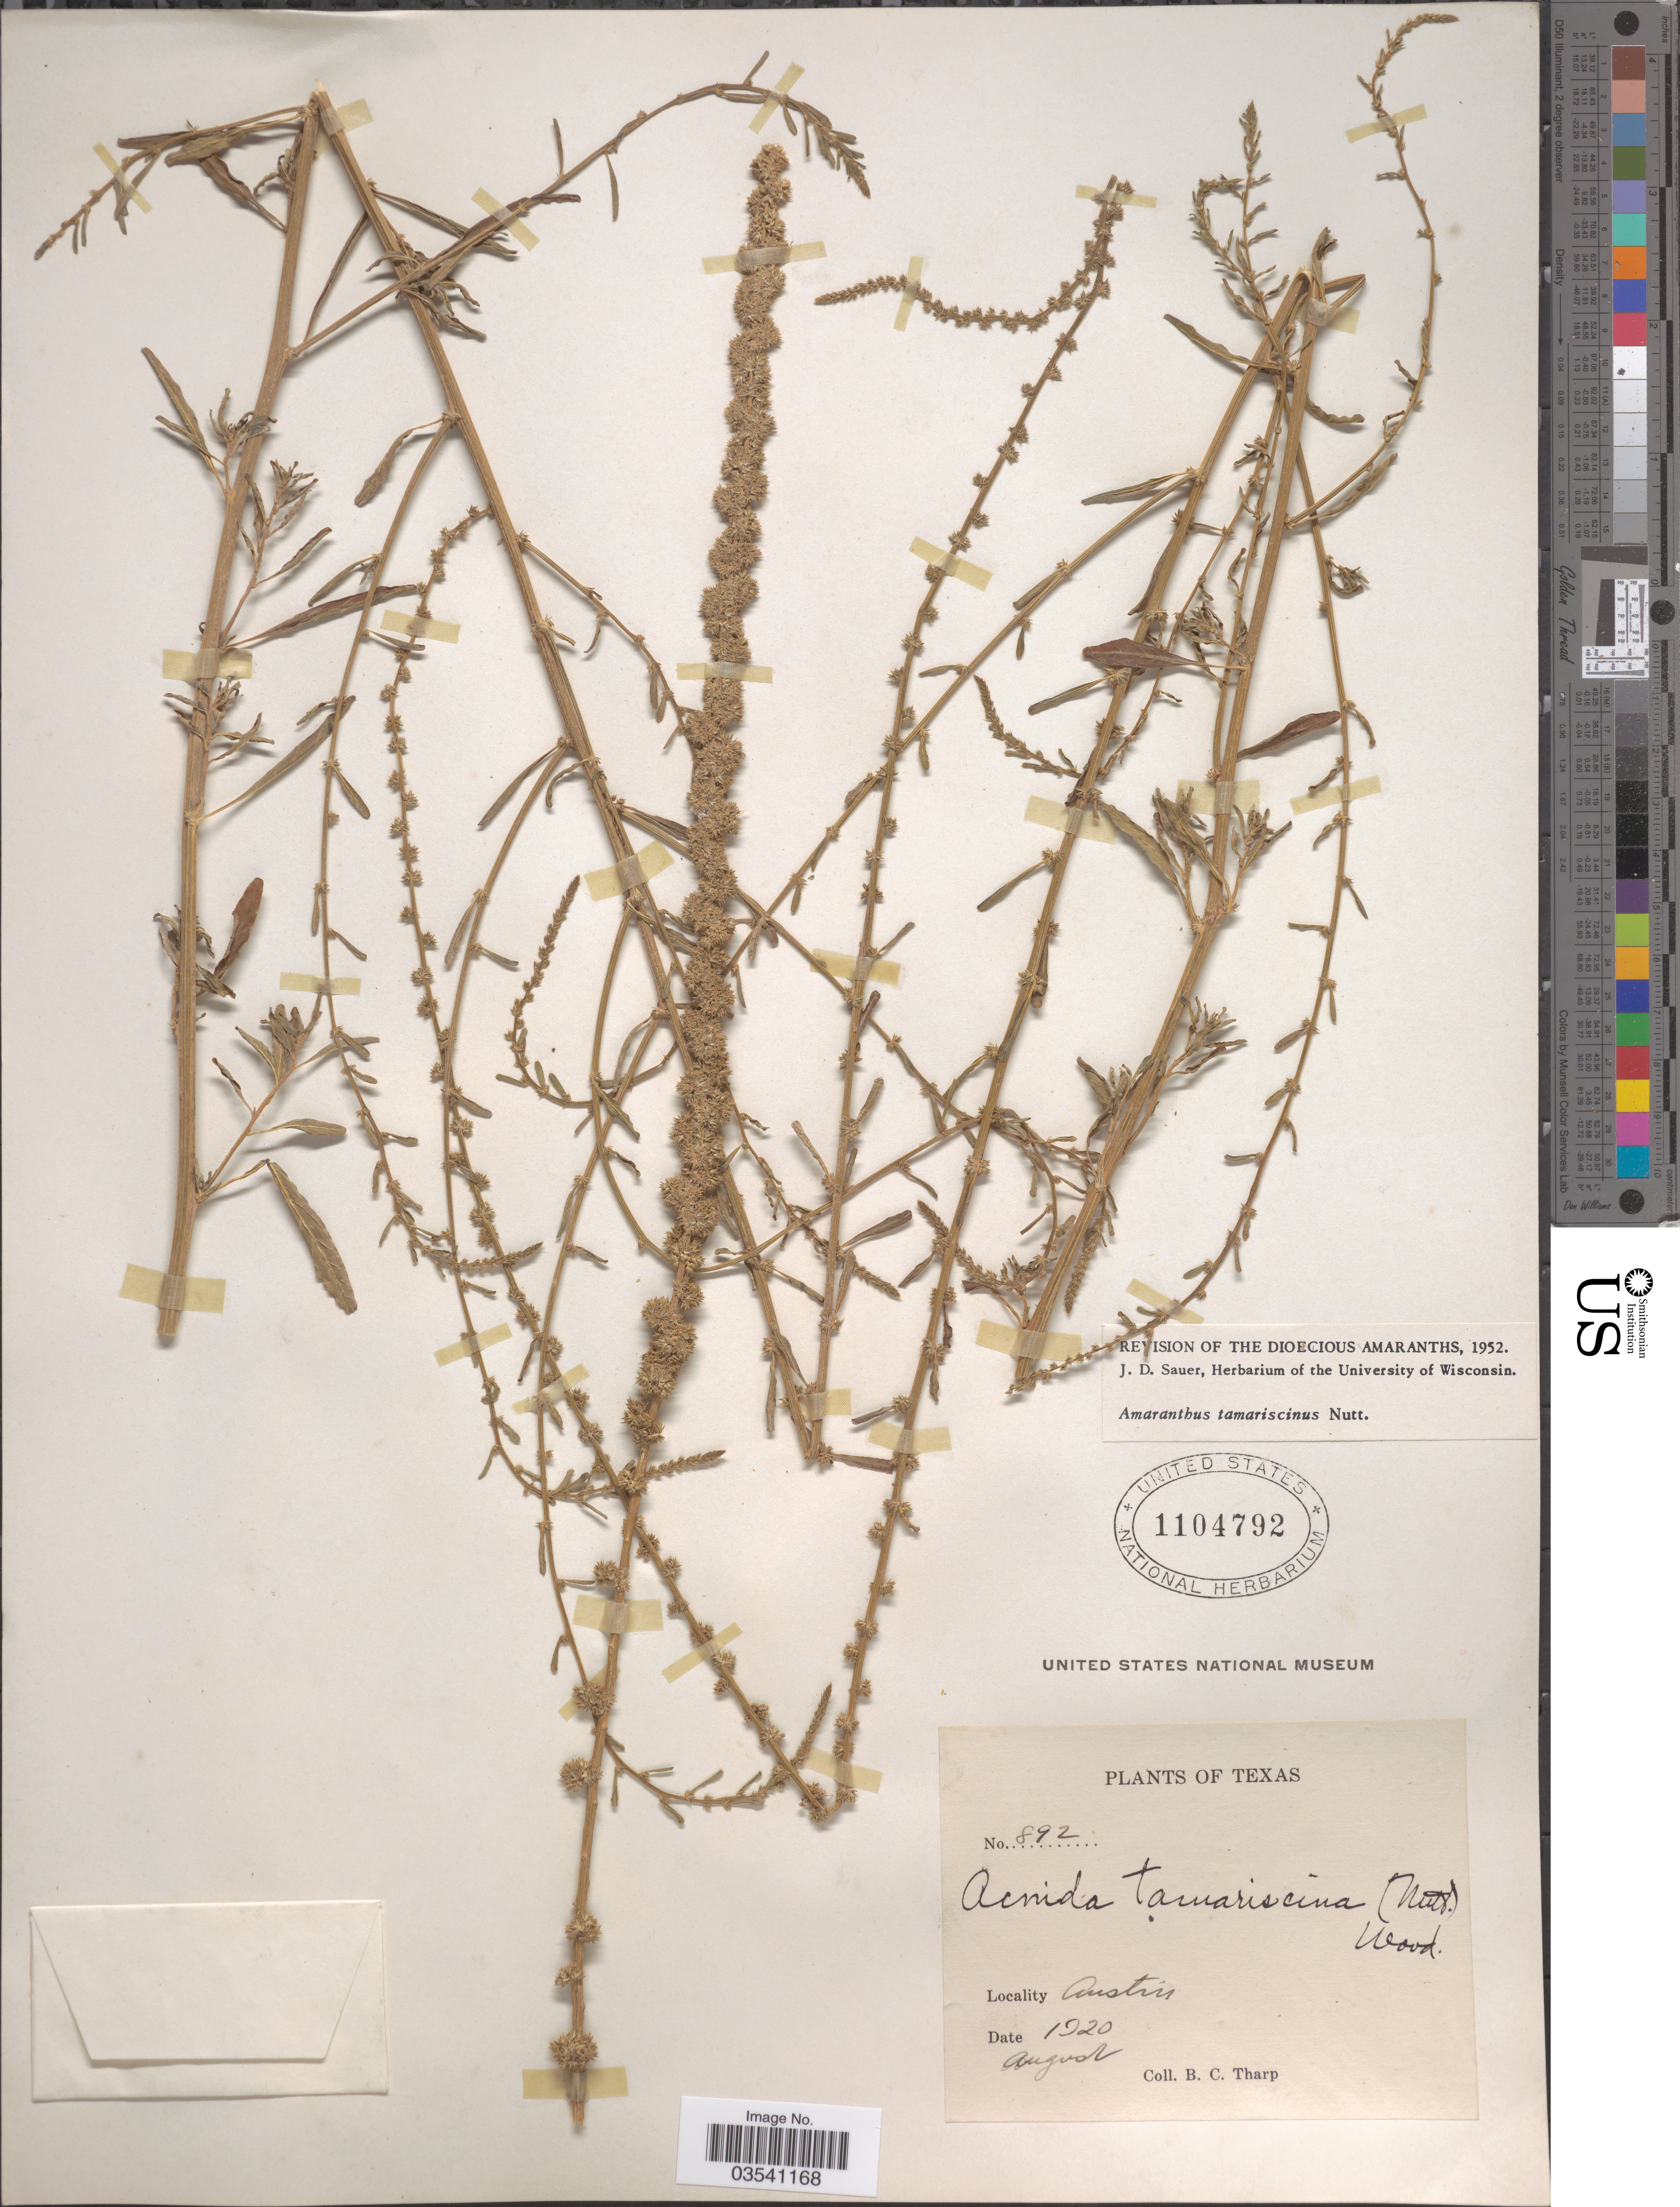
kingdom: Plantae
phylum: Tracheophyta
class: Magnoliopsida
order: Caryophyllales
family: Amaranthaceae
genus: Amaranthus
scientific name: Amaranthus tamariscinus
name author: Nutt.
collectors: B. C. Tharp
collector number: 892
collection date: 1920-08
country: United States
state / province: Texas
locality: Austin.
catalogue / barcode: US 1104792